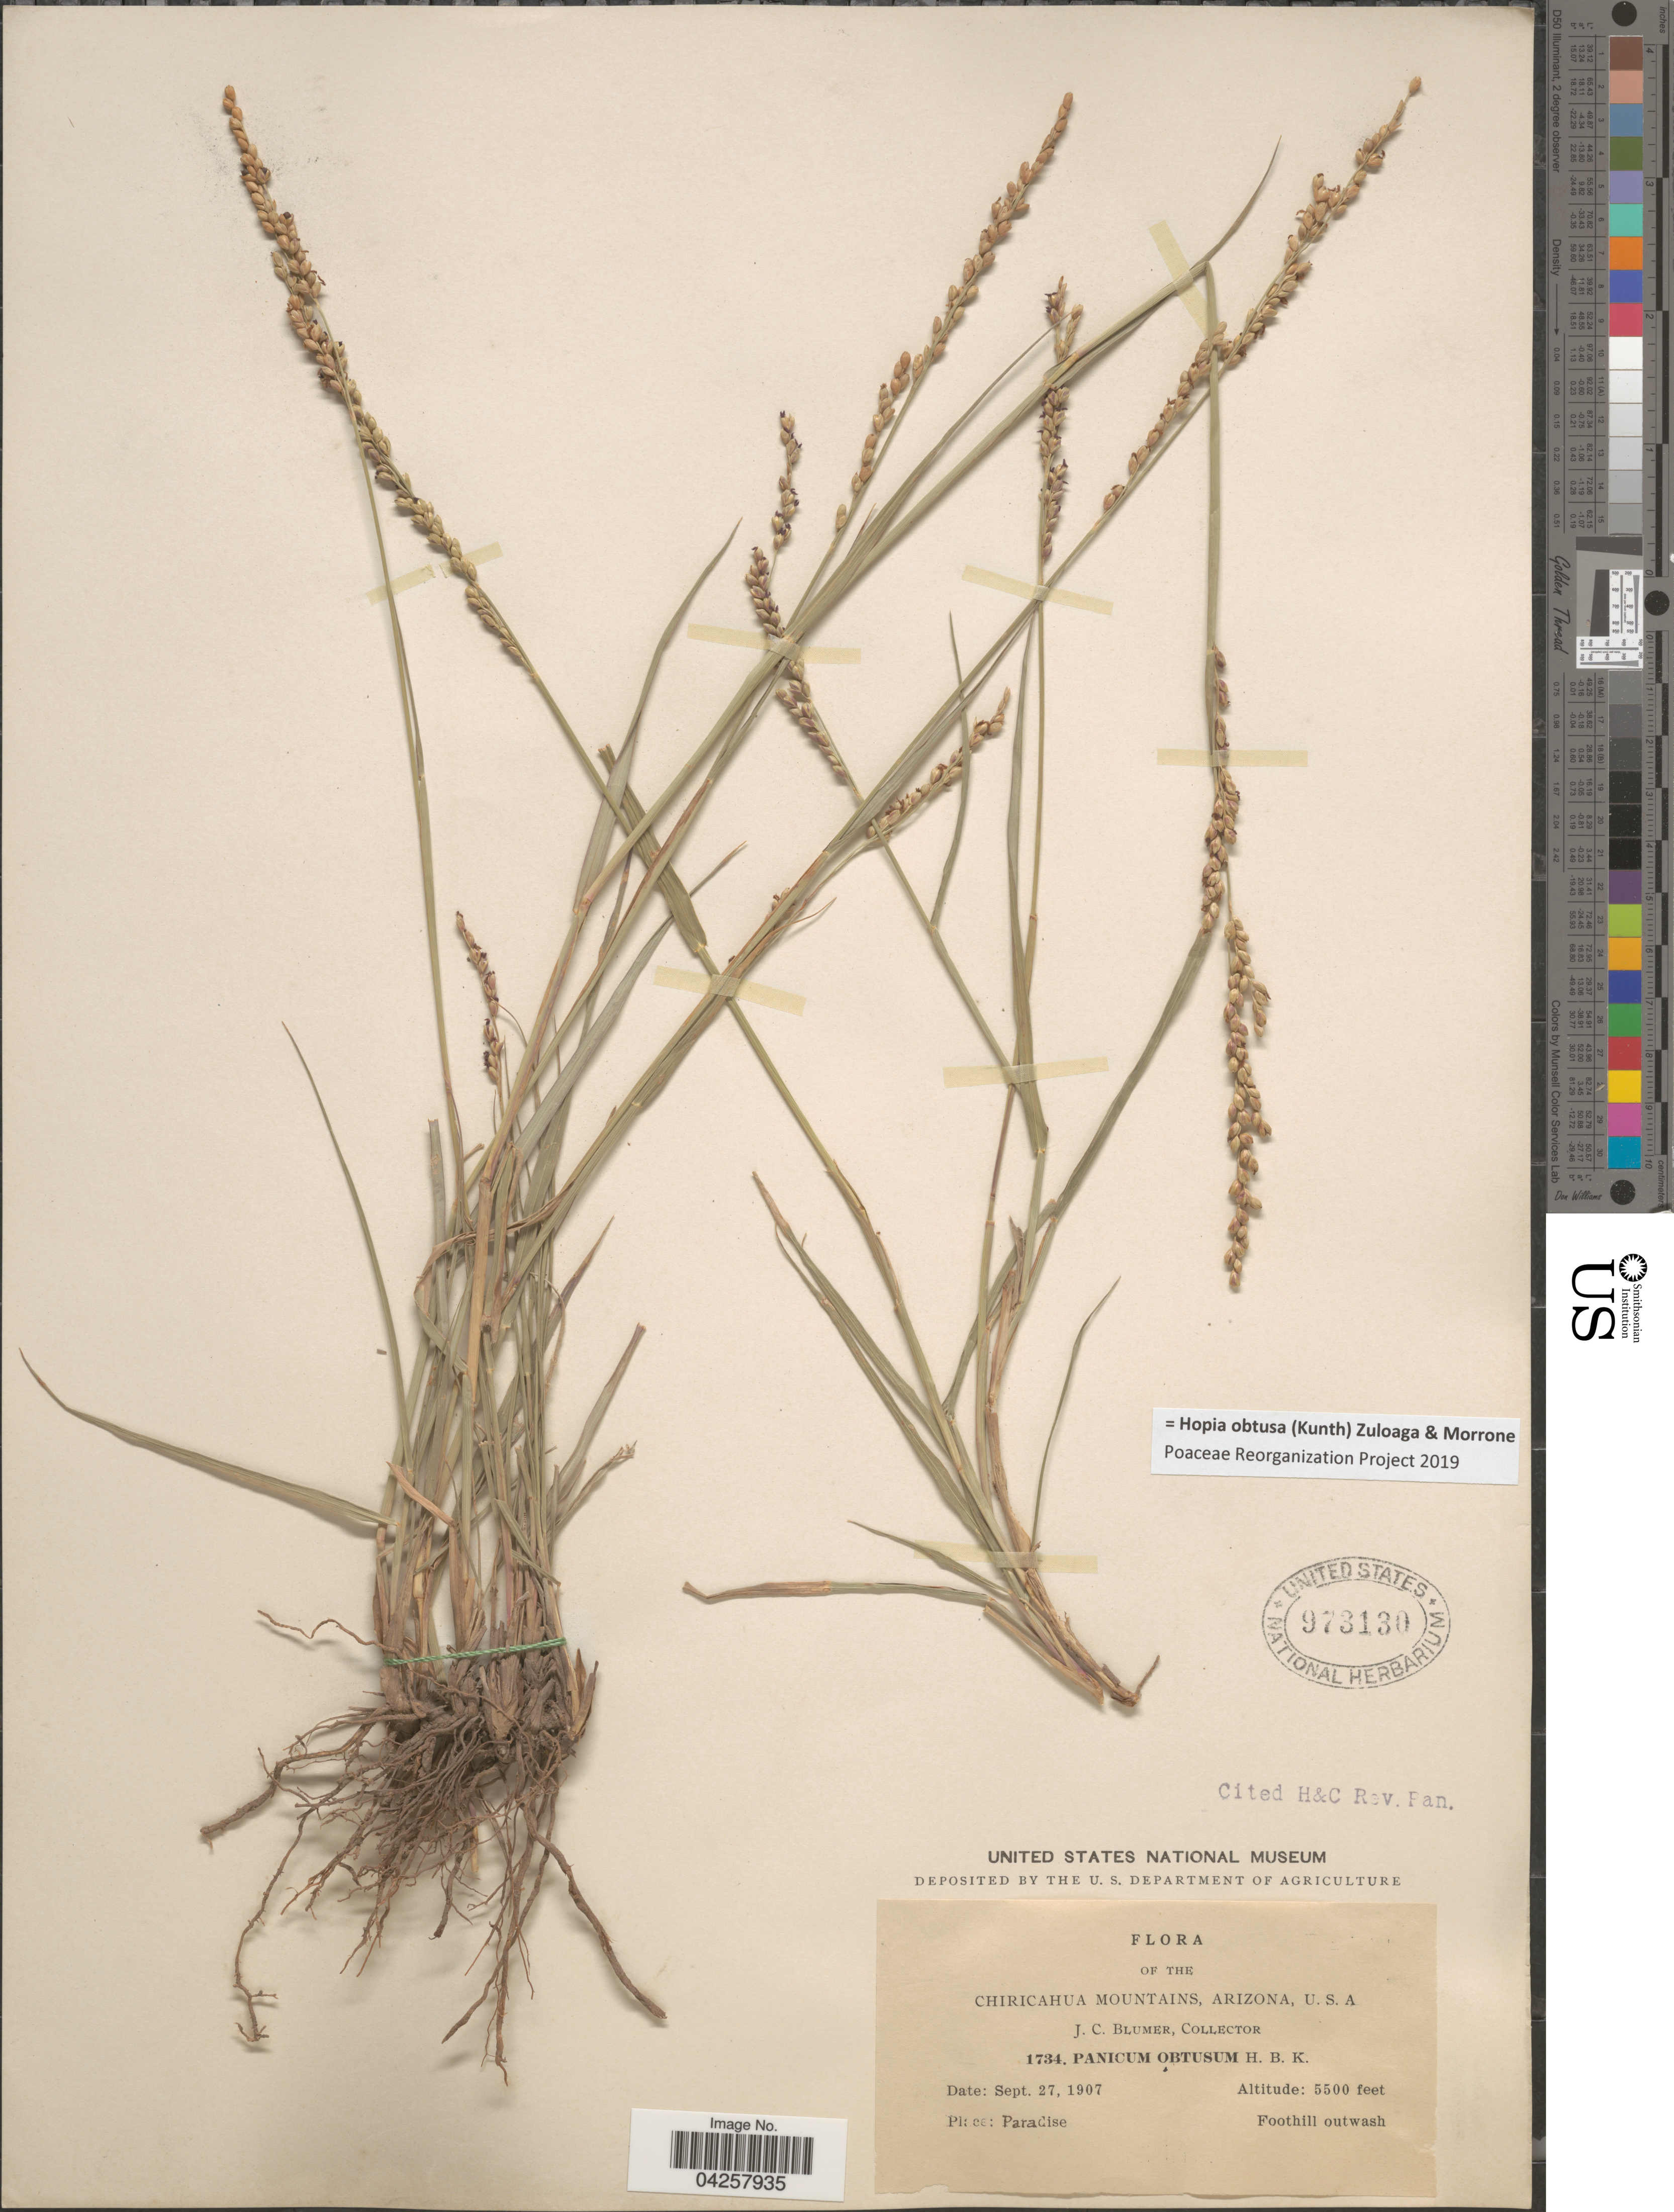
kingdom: Plantae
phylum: Tracheophyta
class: Liliopsida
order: Poales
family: Poaceae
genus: Hopia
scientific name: Hopia obtusa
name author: (Kunth) Zuloaga & Morrone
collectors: J. C. Blumer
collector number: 1734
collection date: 1907-09-27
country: United States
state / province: Arizona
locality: Chiricahua Mountains. Paradise. Foothill outwash.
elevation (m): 1676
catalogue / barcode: US 973130